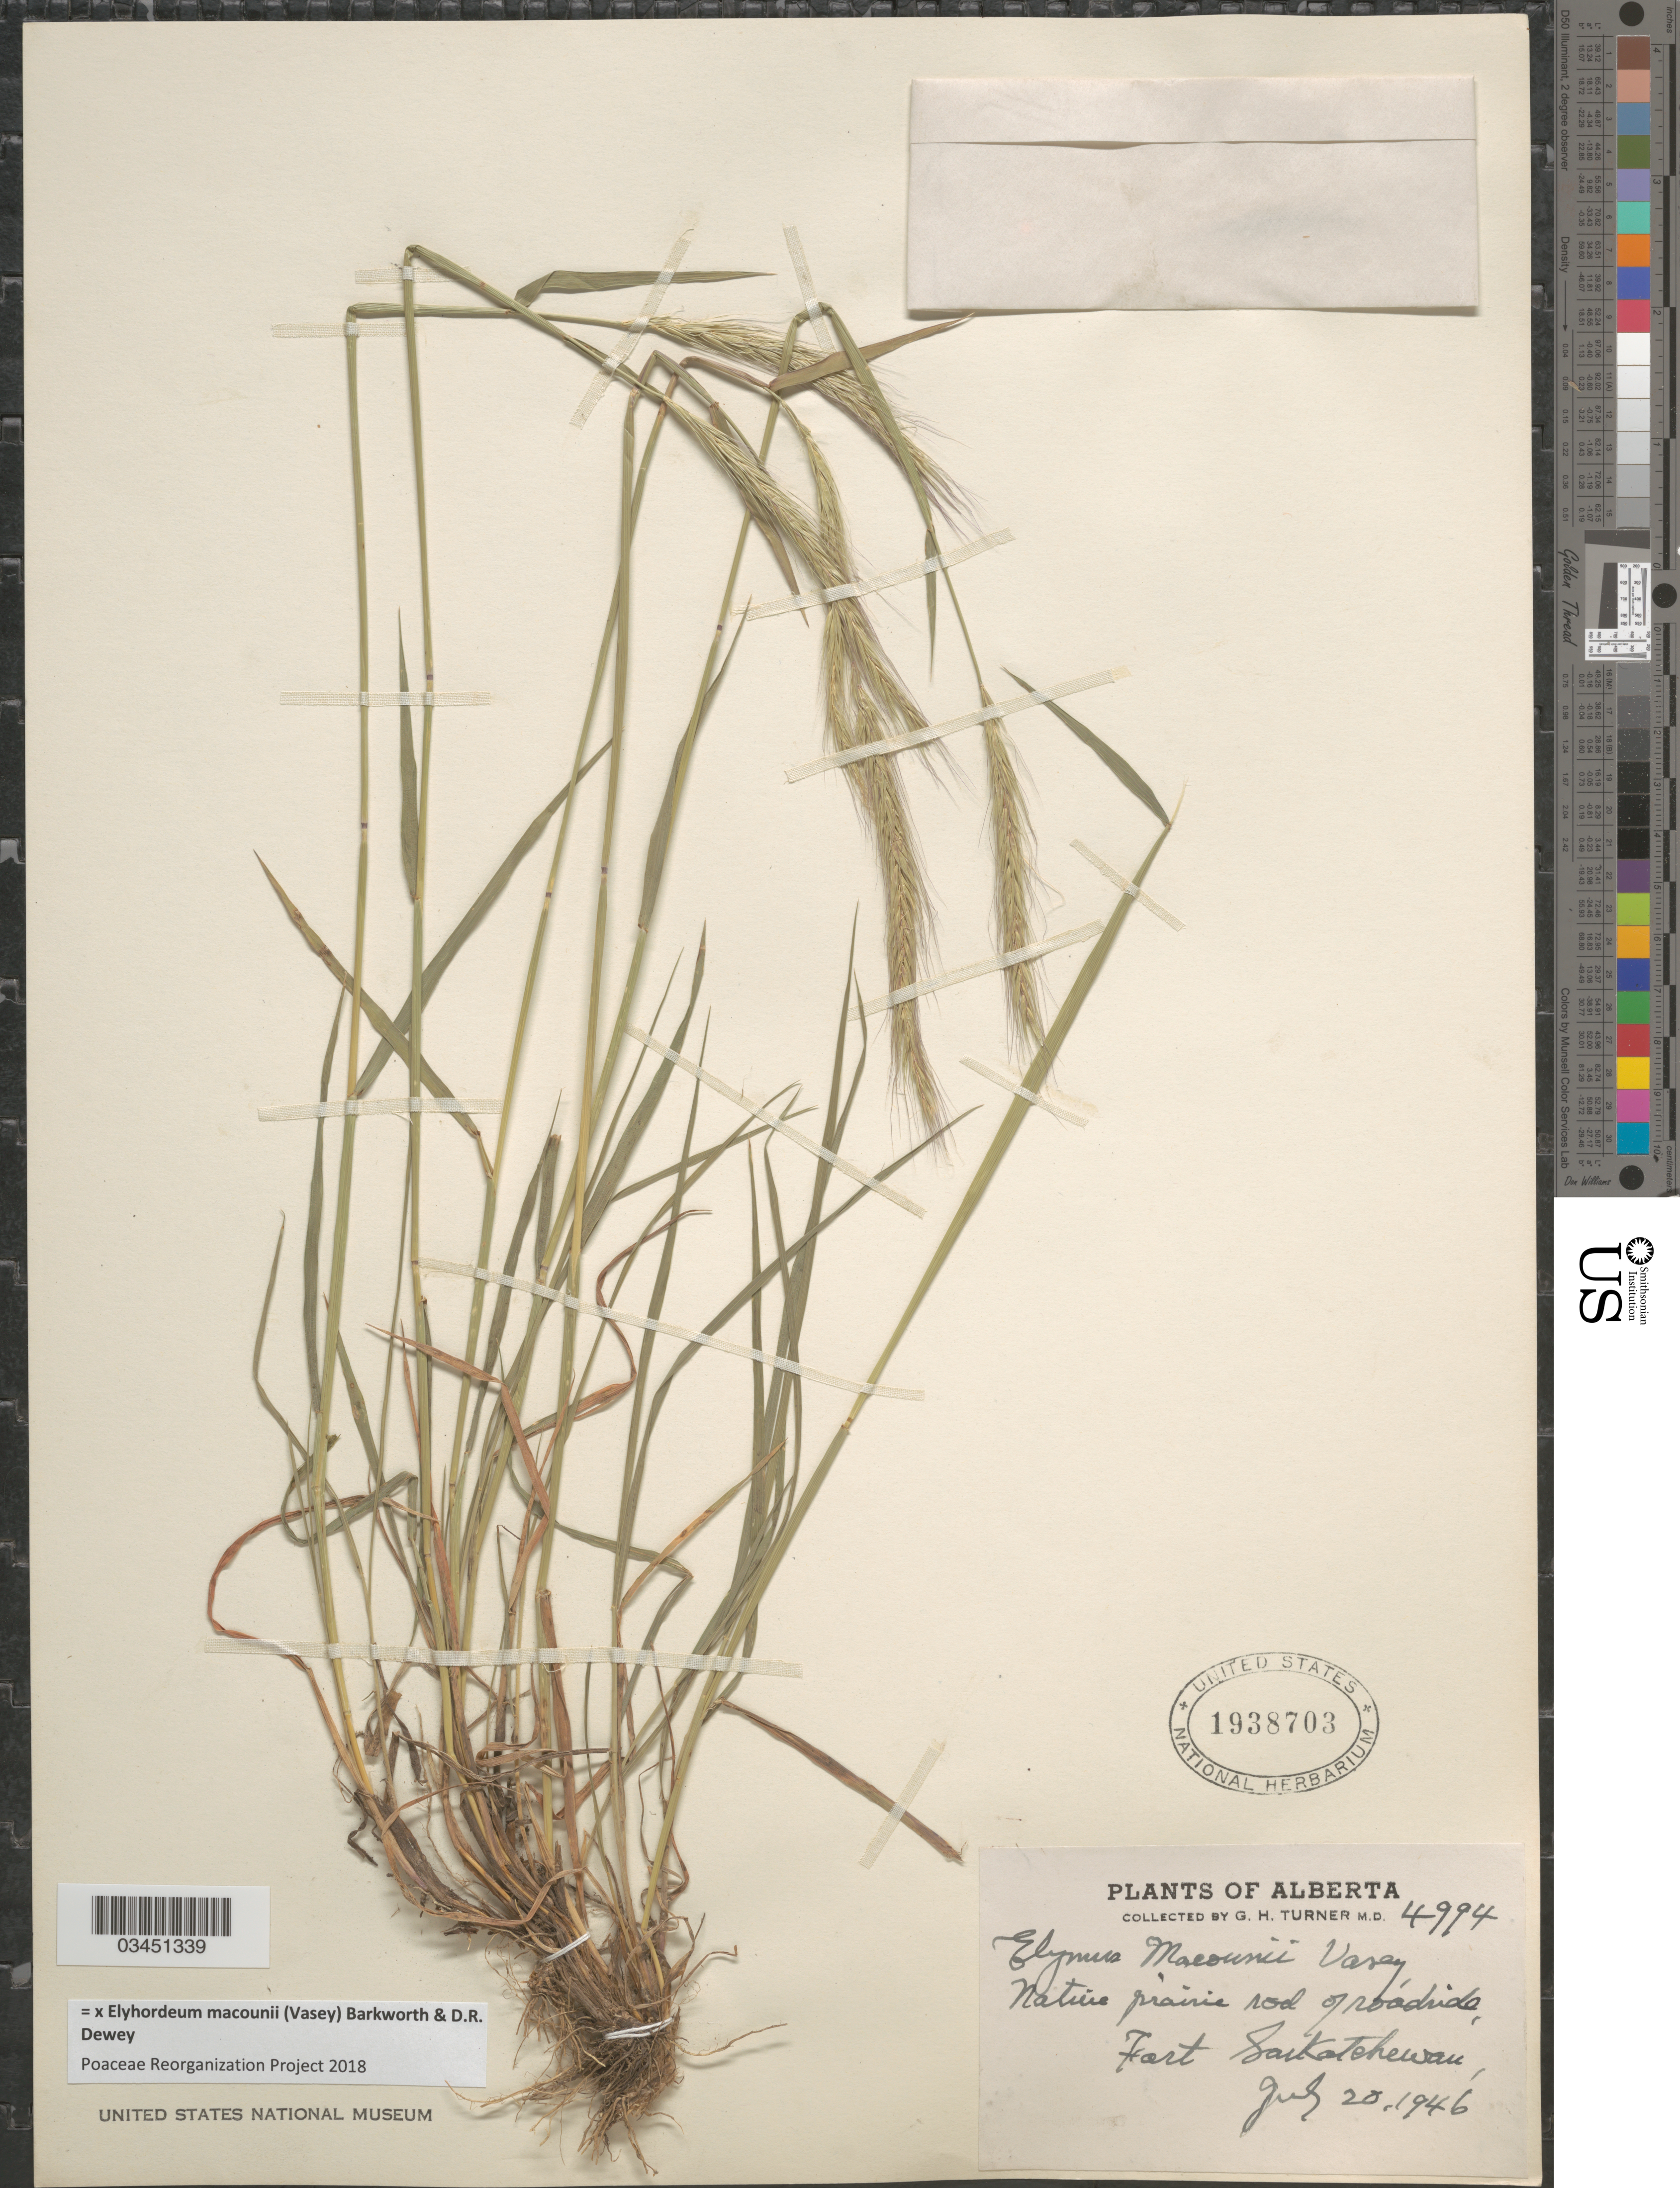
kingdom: Plantae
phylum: Tracheophyta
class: Liliopsida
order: Poales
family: Poaceae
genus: Elyhordeum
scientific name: x Elyhordeum macounii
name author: (Vasey) Barkworth & Dewey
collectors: G. H. Turner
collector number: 4994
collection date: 1946-07-20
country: Canada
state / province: Alberta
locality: Fort Saskatchewan.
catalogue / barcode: US 1938703